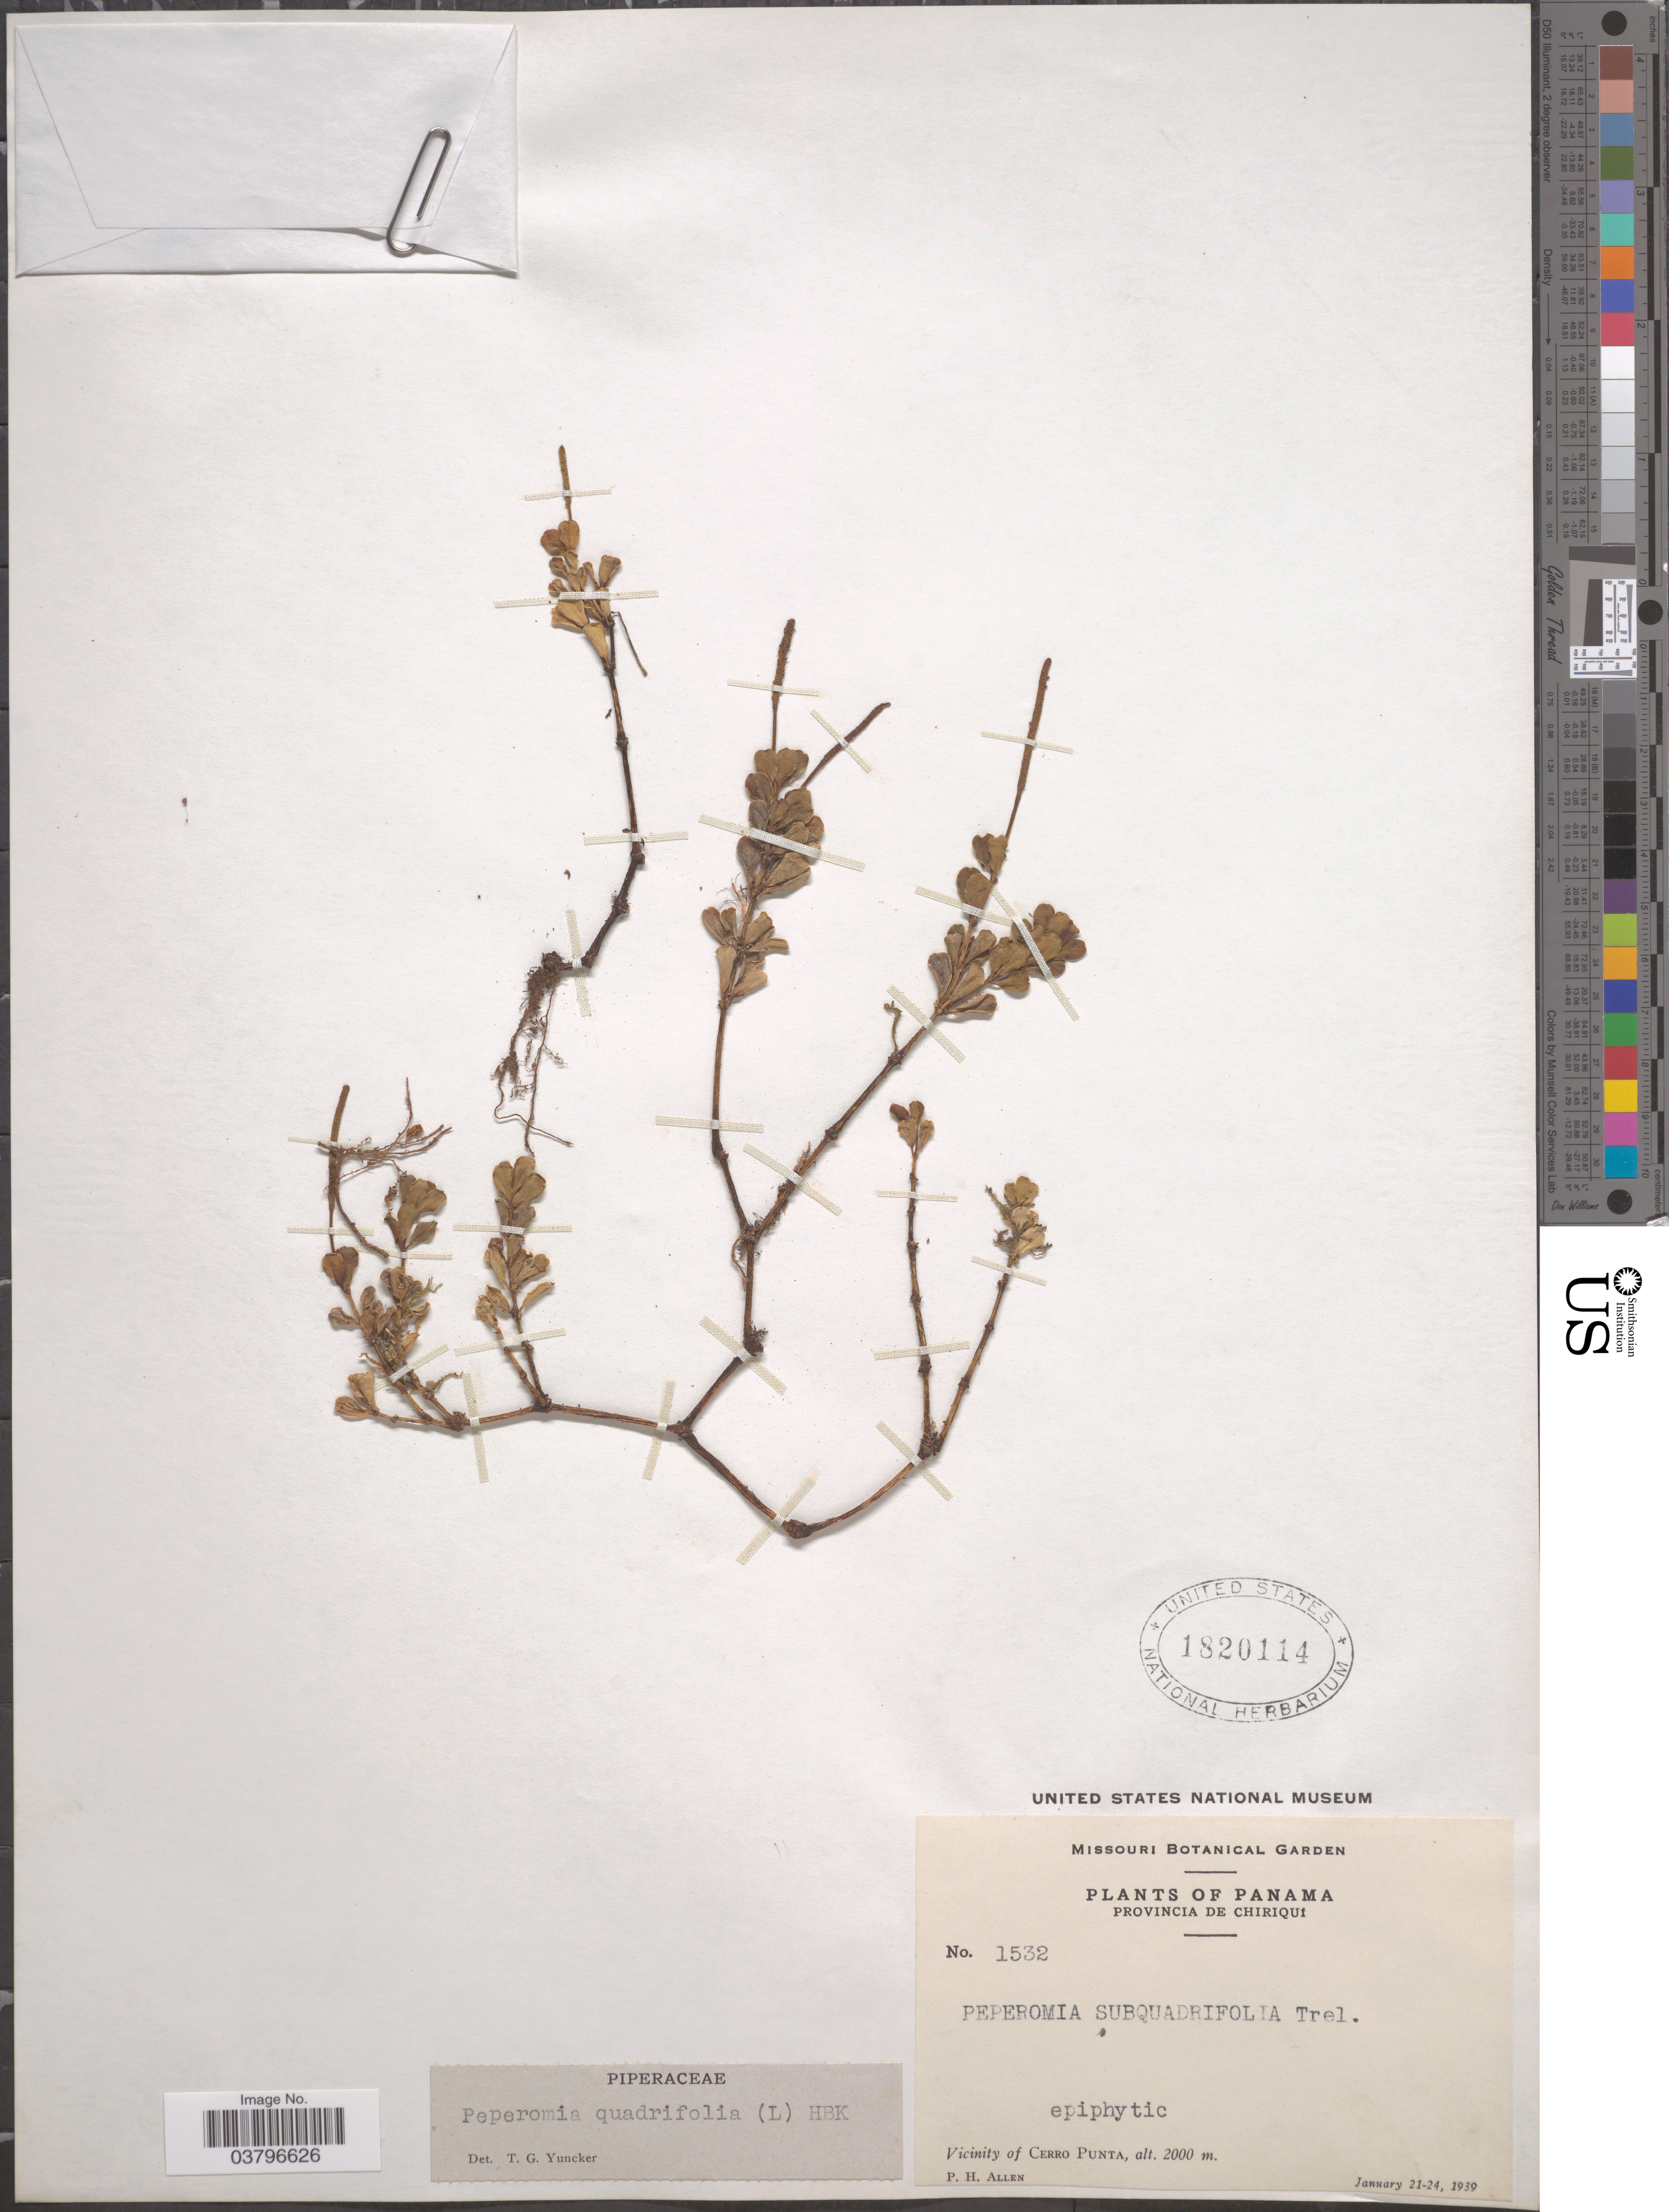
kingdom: Plantae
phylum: Tracheophyta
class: Magnoliopsida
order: Piperales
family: Piperaceae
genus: Peperomia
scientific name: Peperomia quadrifolia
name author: (L.) Kunth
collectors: P. H. Allen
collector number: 1532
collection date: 1939-01-21/1939-01-24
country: Panama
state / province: Chiriqui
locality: Vicinity of Cerro Punta.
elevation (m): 2000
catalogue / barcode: US 1820114